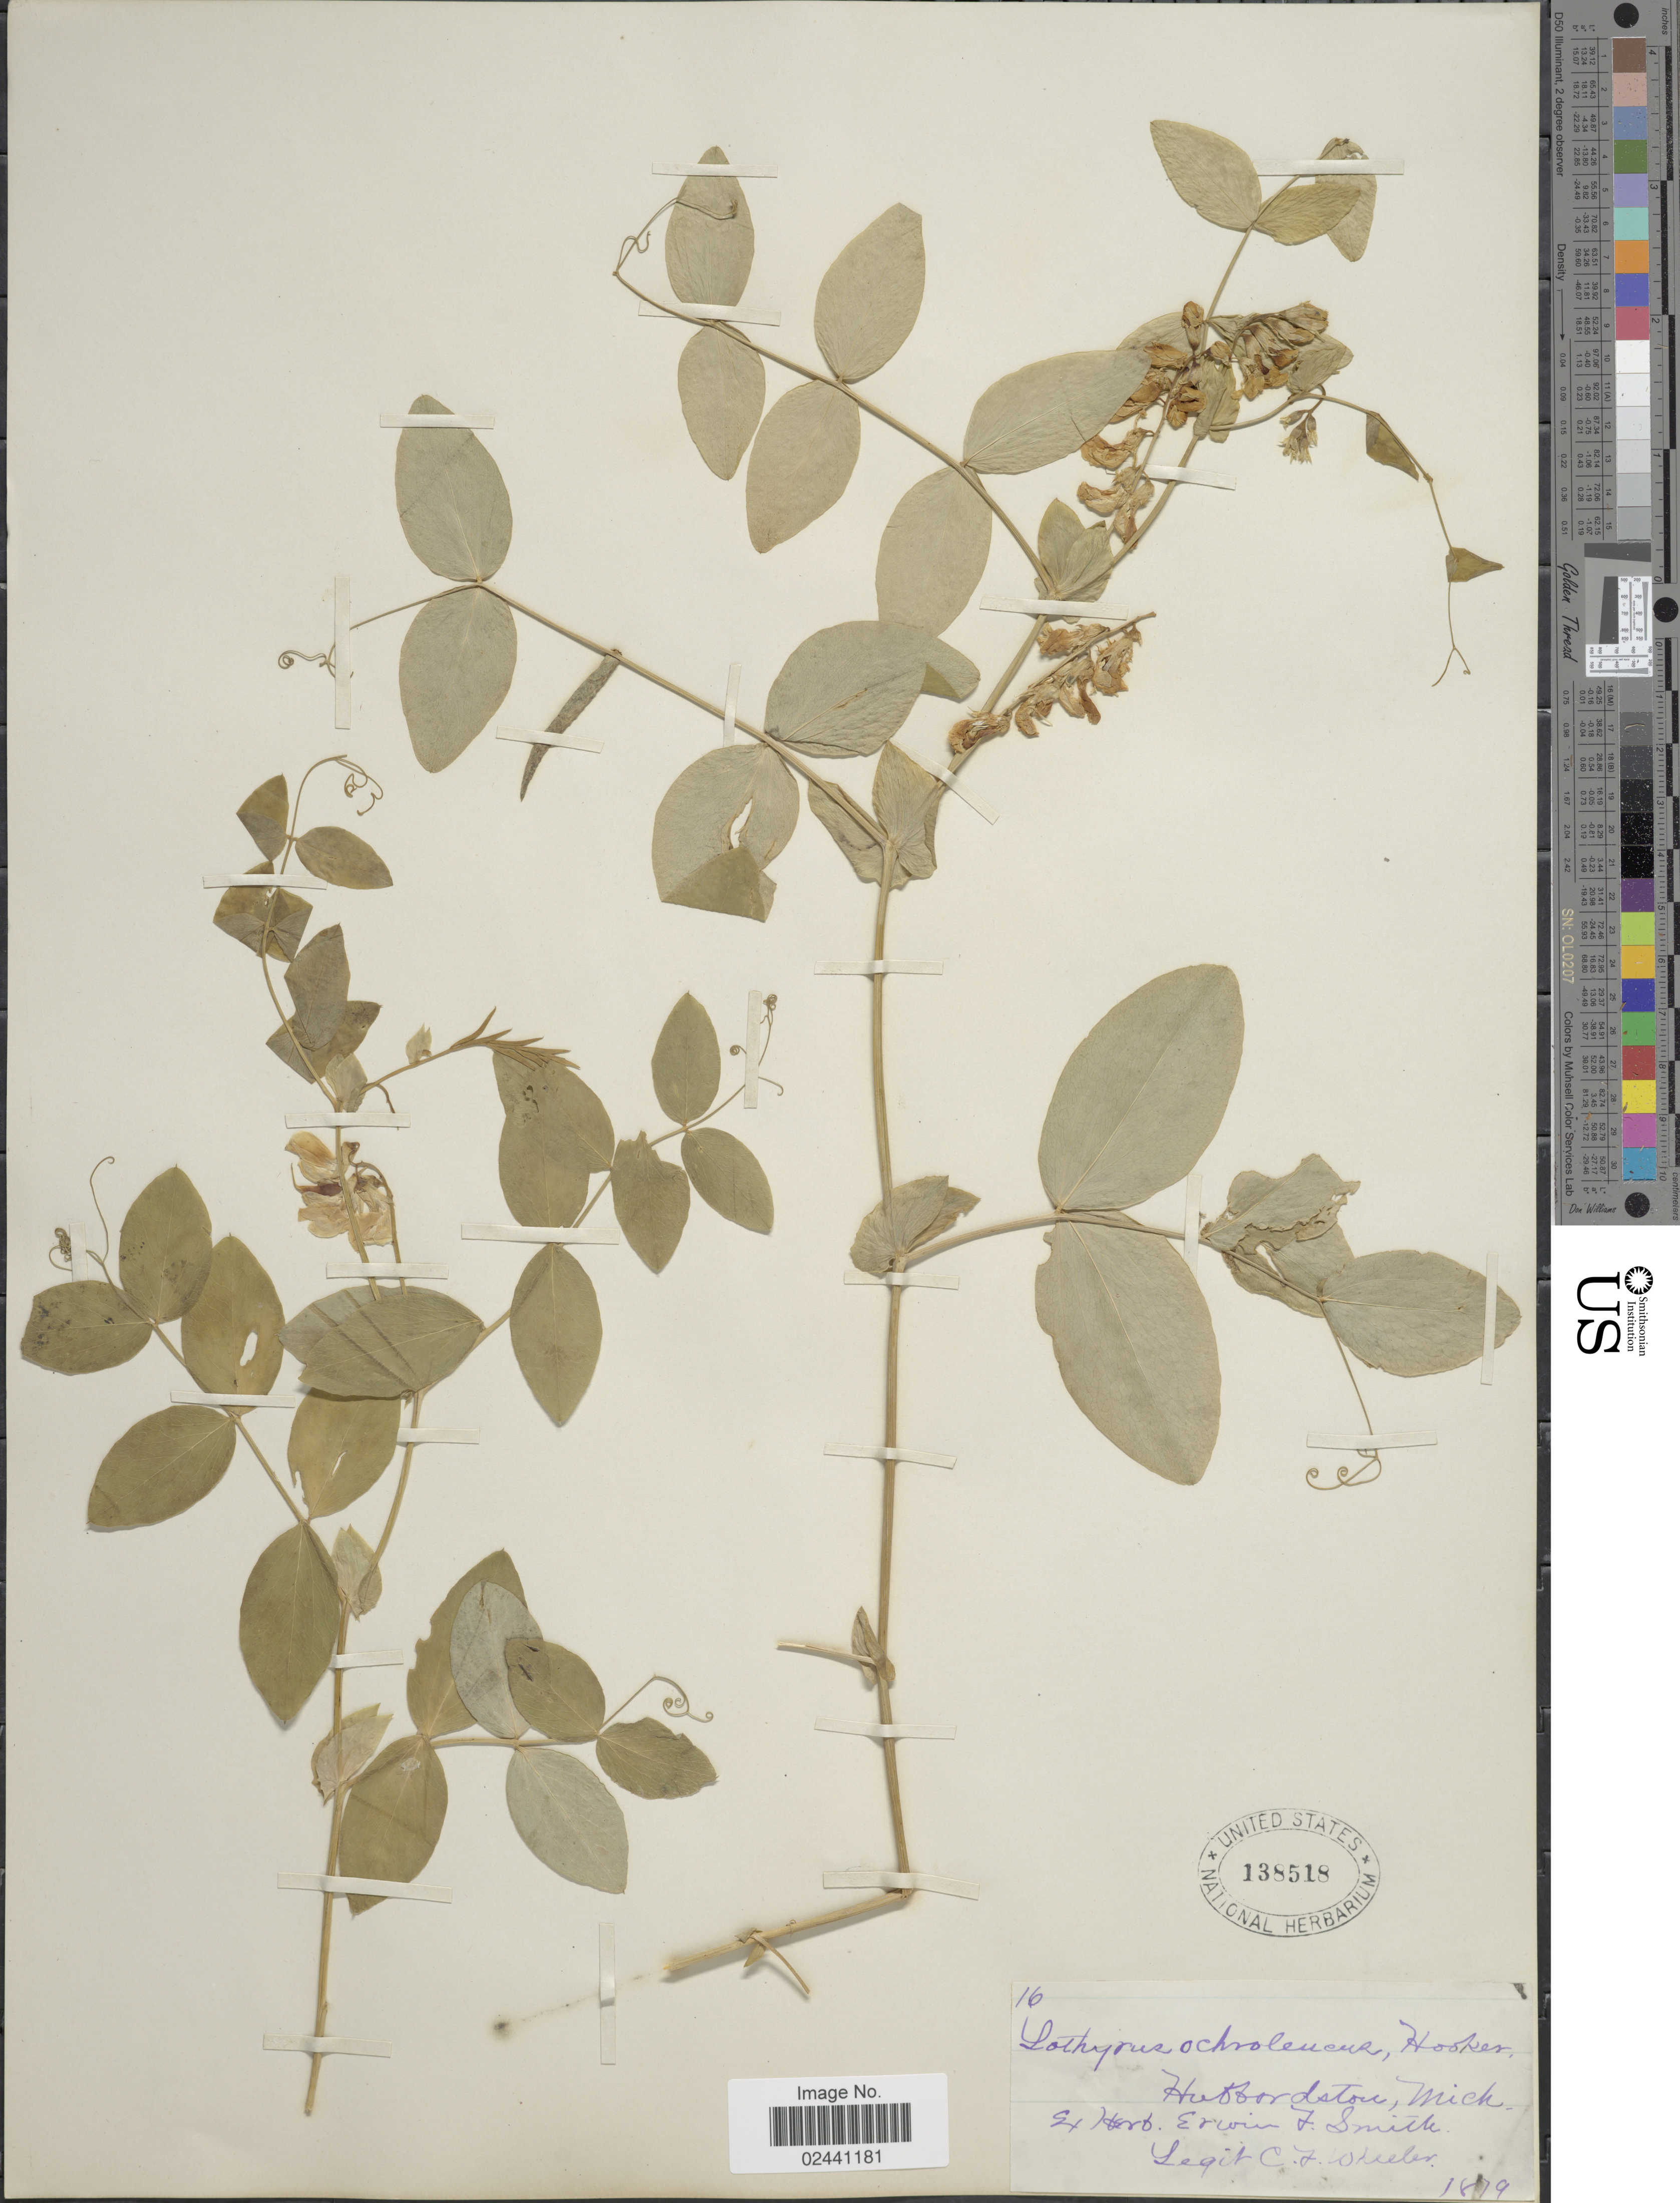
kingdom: Plantae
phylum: Tracheophyta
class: Magnoliopsida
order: Fabales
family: Fabaceae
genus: Lathyrus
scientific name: Lathyrus ochroleucus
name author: Hook.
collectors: C. Wheeler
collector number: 16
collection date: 1879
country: United States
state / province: Michigan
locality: Hubbardston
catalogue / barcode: US 138518